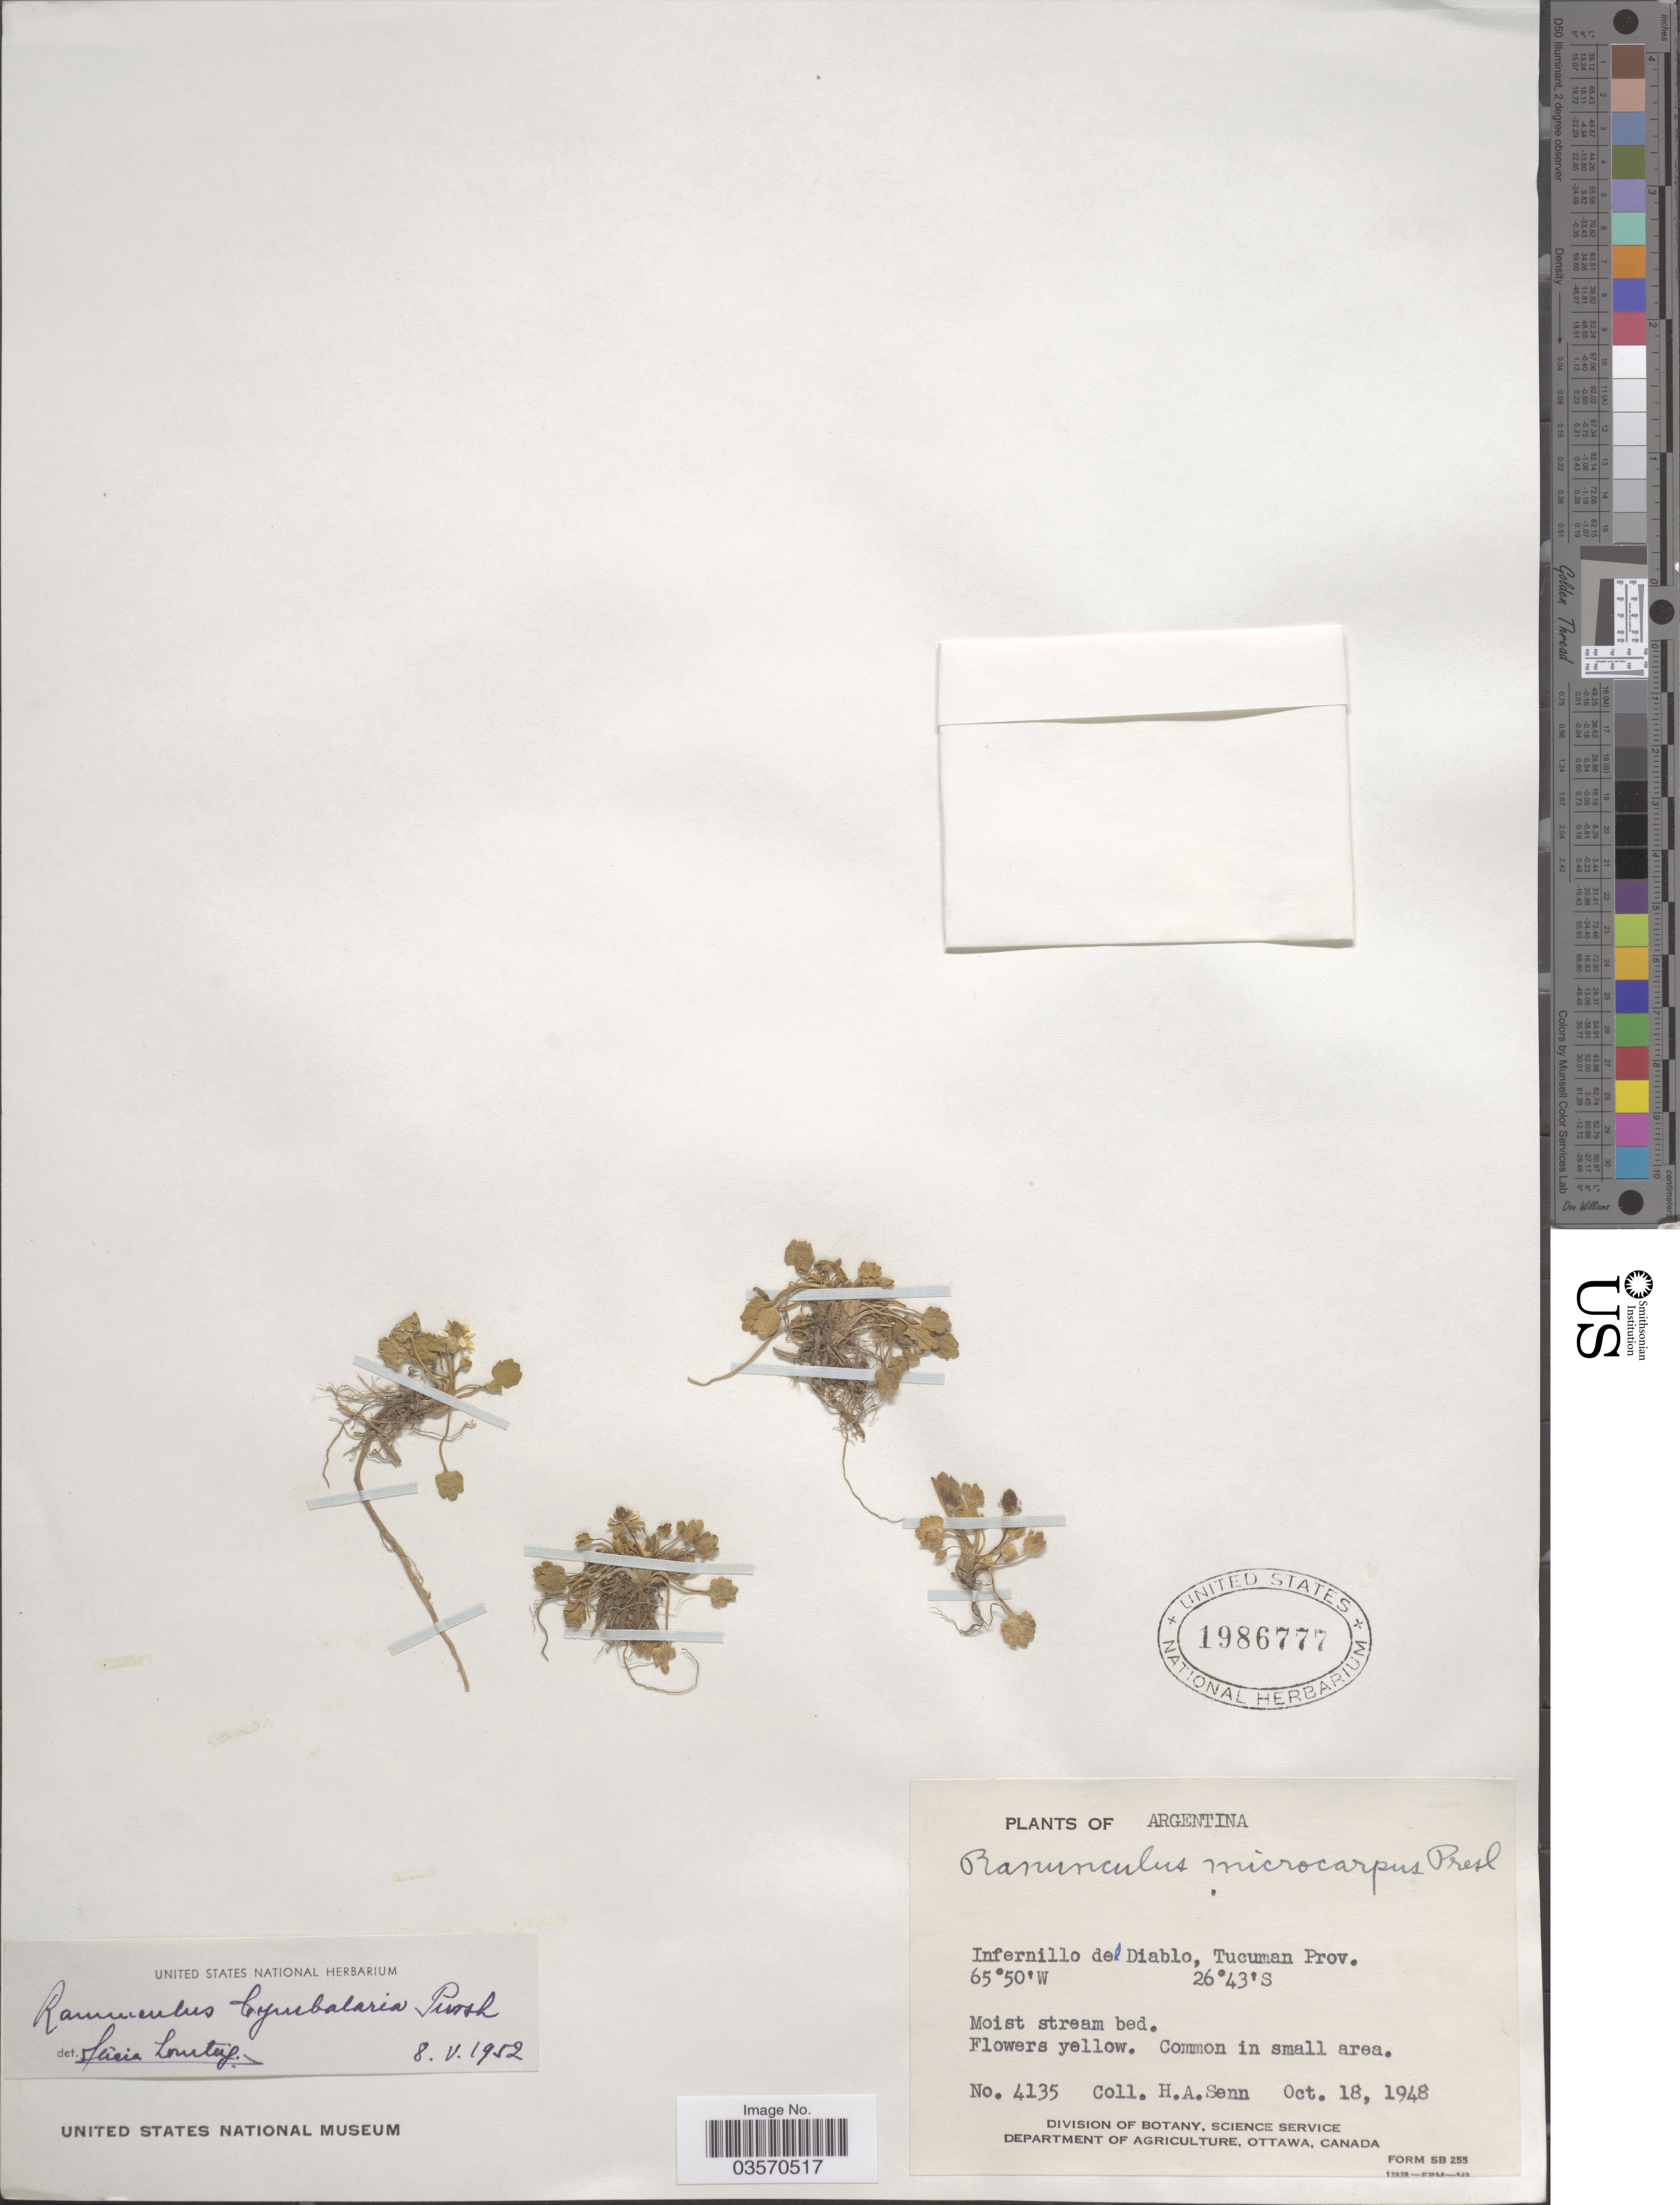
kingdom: Plantae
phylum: Tracheophyta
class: Magnoliopsida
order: Ranunculales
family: Ranunculaceae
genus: Halerpestes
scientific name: Halerpestes cymbalaria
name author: (Pursh) Greene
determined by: Strong, M. T., (US), Smithsonian Institution - National Museum of Natural History (UNITED STATES)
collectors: H. Senn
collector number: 4135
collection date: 1948-10-18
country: Argentina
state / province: Tucuman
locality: Infernillo del Diablo.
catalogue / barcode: US 1986777